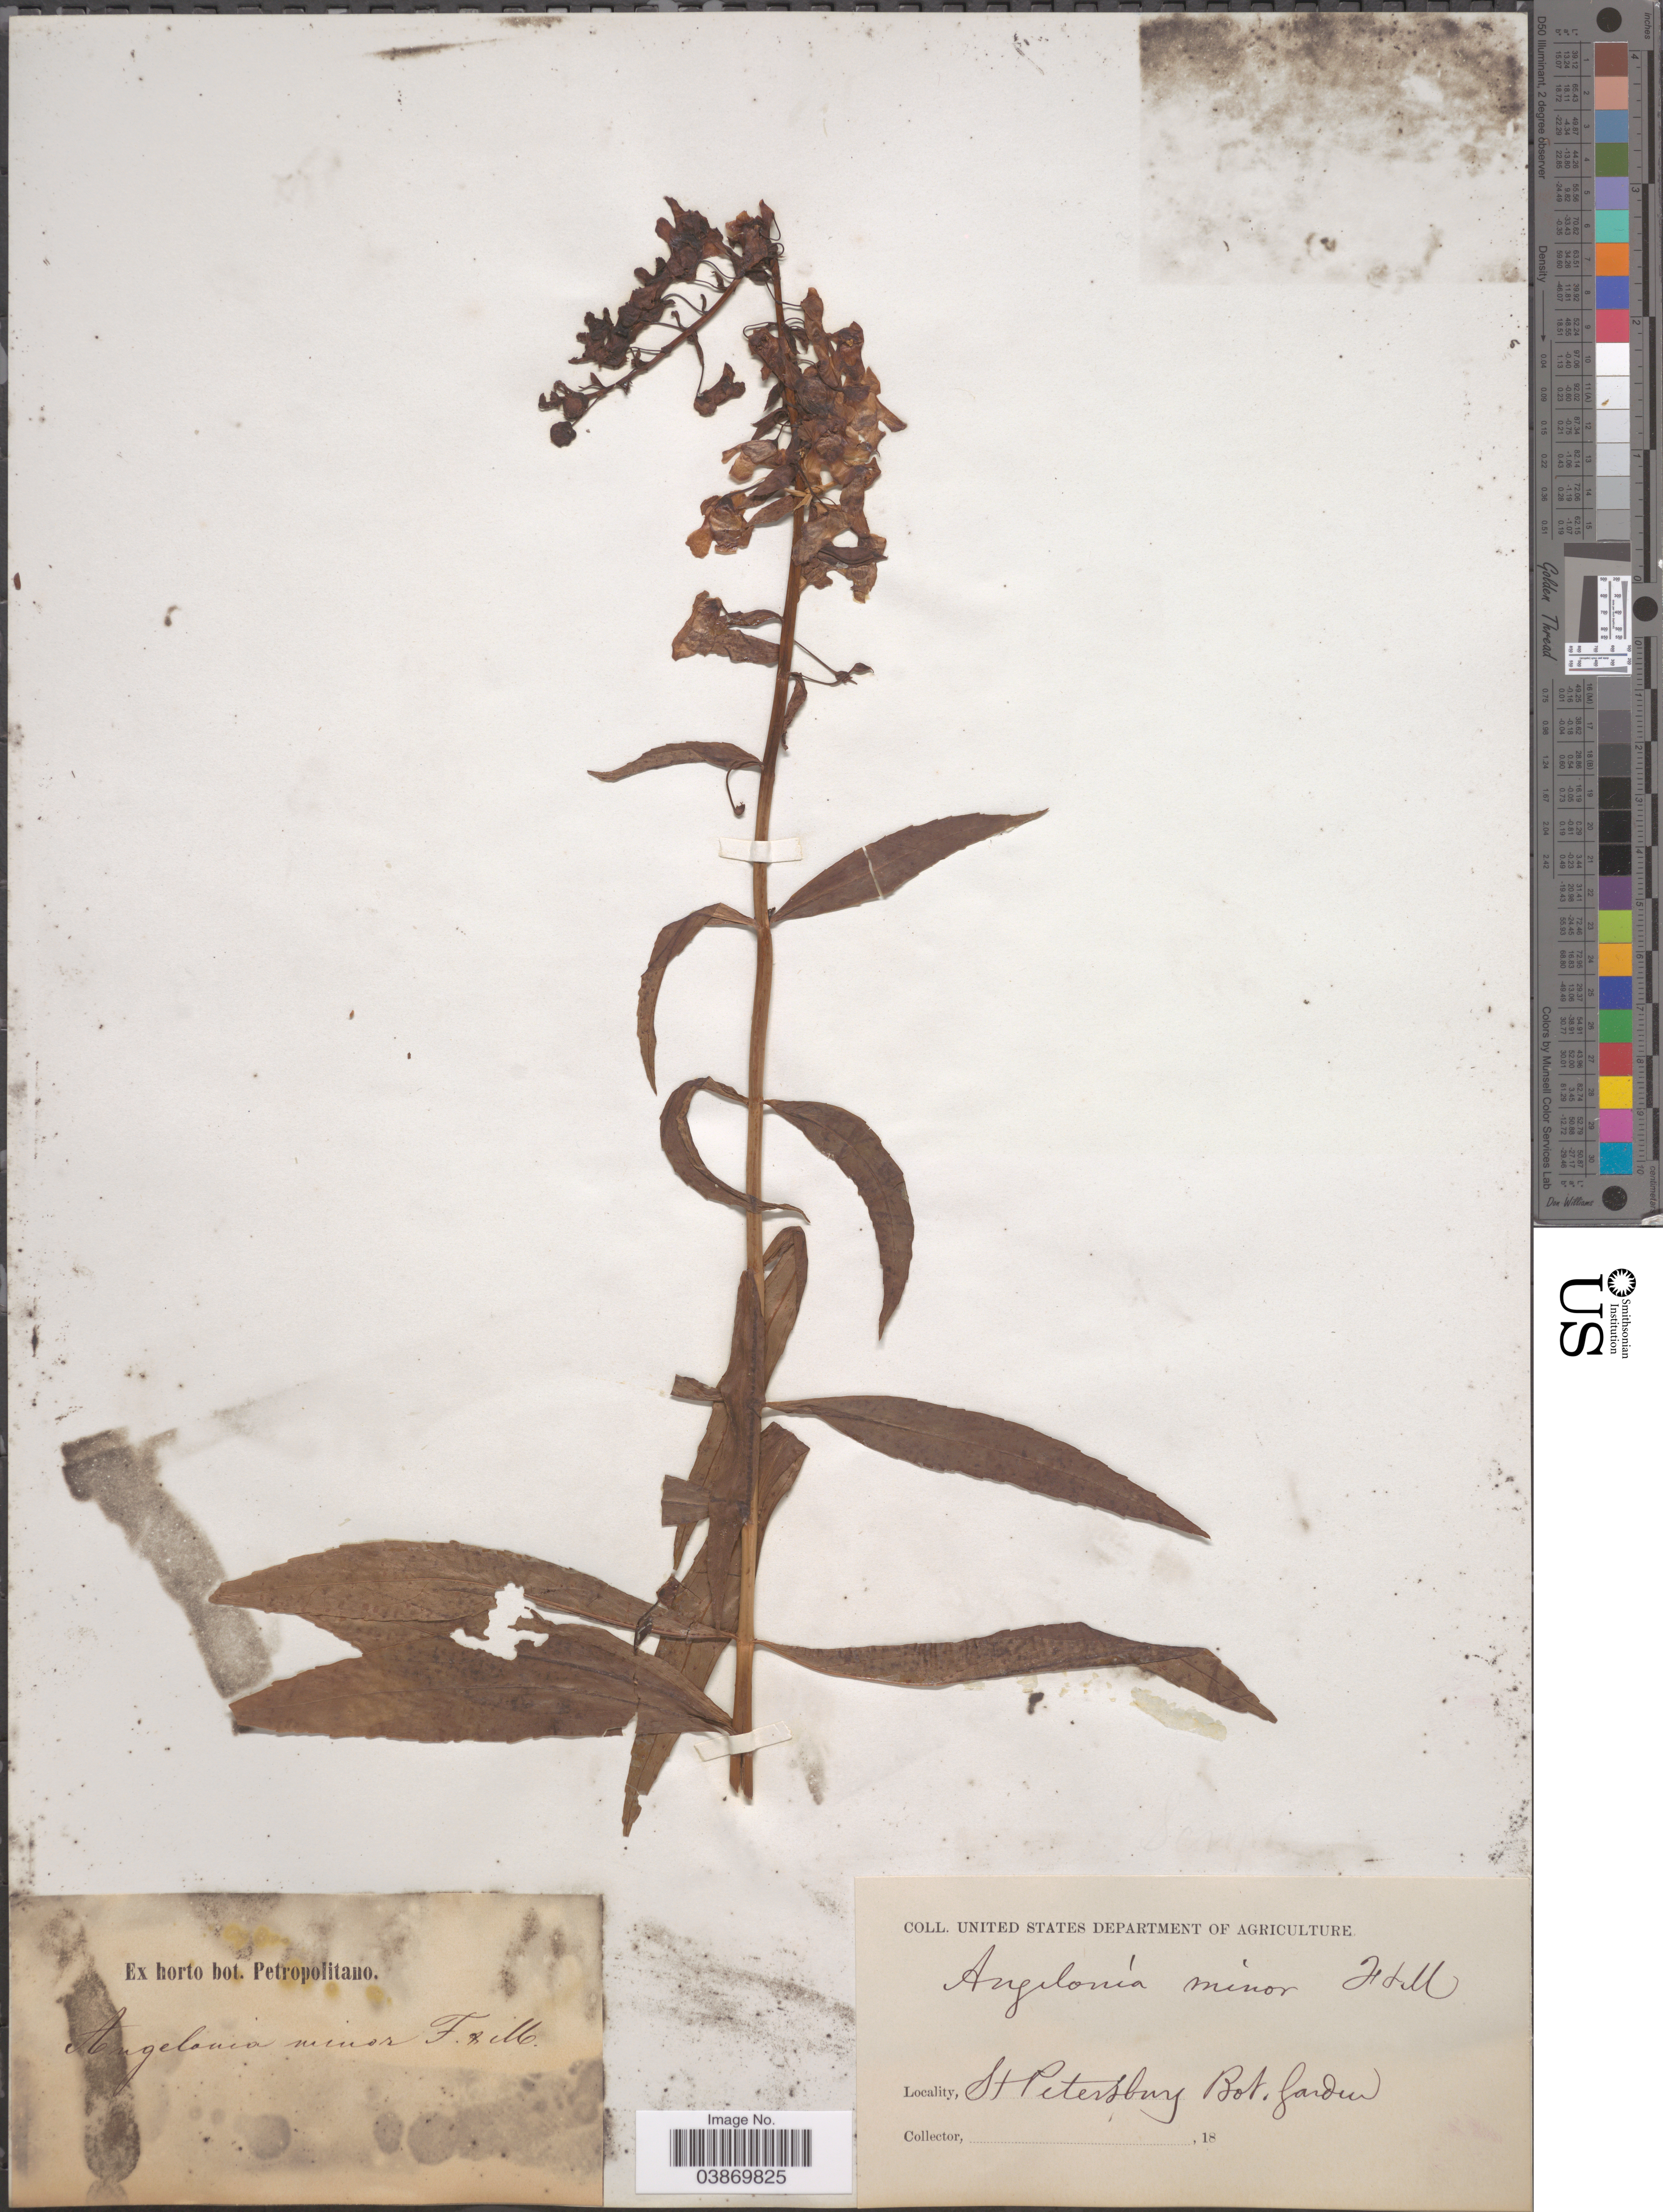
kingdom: Plantae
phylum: Tracheophyta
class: Magnoliopsida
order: Lamiales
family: Plantaginaceae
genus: Angelonia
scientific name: Angelonia minor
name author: Fisch. & C.A. Mey.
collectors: ex Horto Bot. Petropolitano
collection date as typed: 18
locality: St Petersburg Bot. Gard.